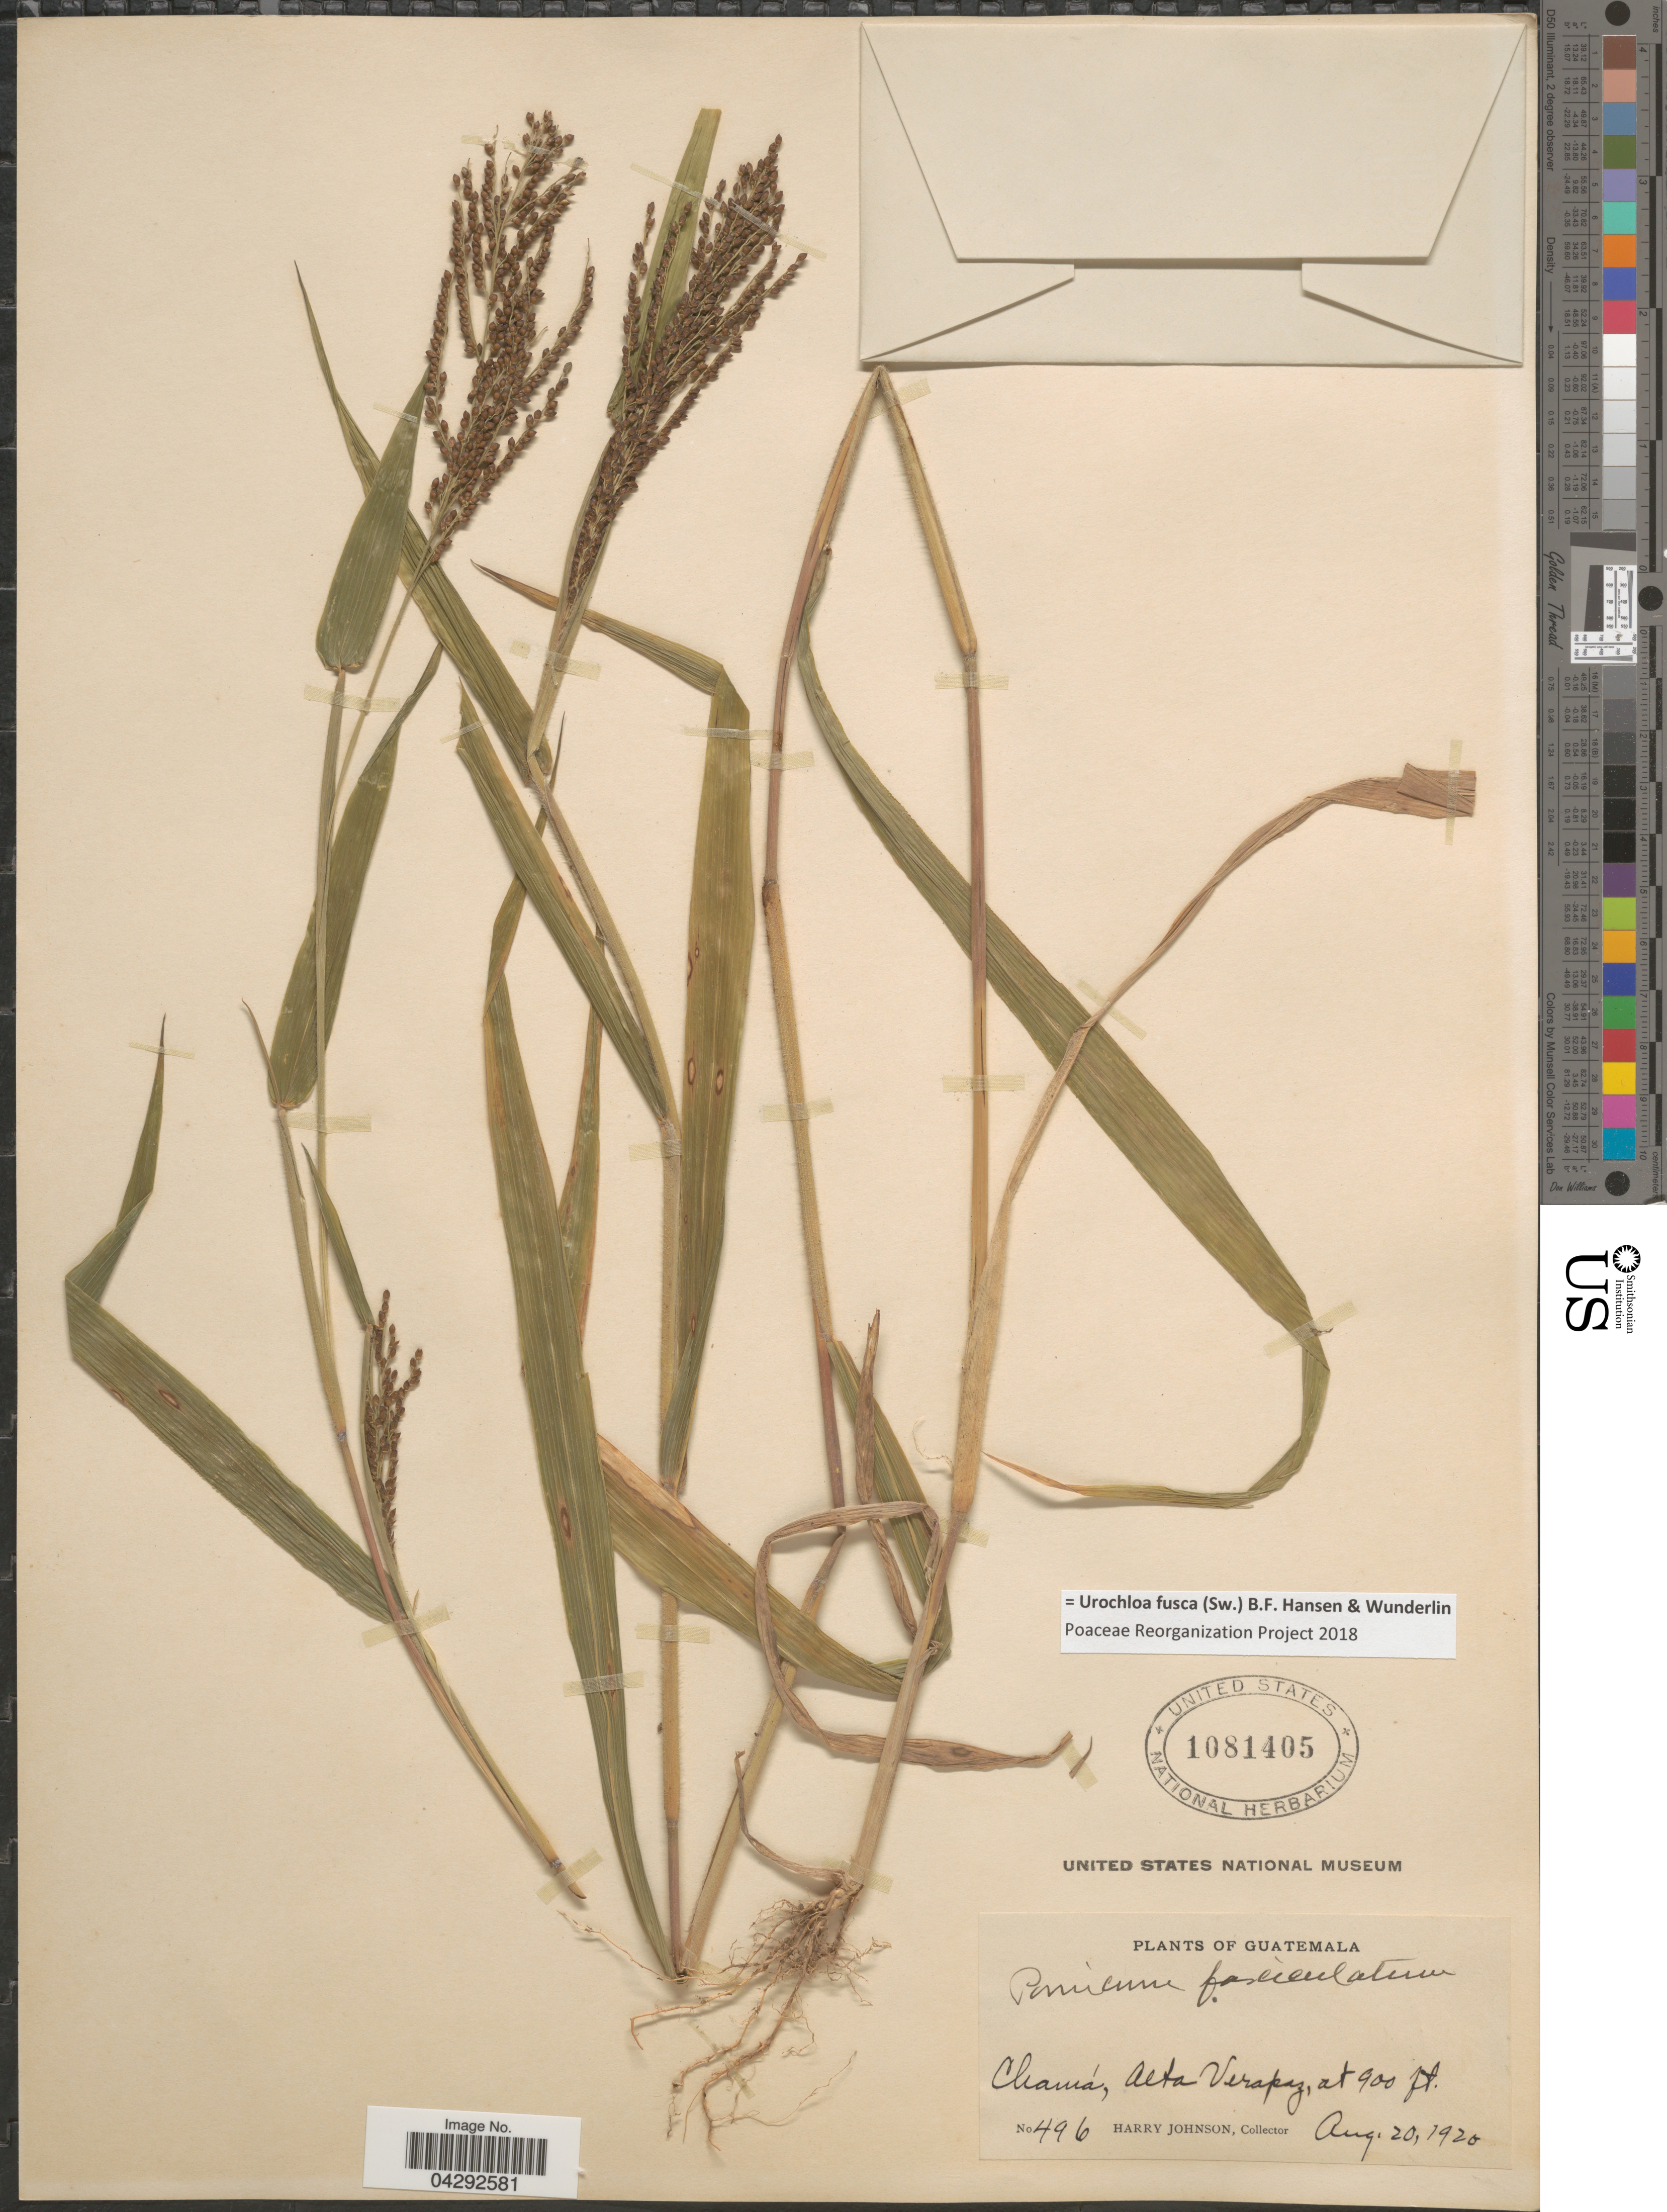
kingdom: Plantae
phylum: Tracheophyta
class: Liliopsida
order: Poales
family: Poaceae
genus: Urochloa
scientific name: Urochloa fusca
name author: (Sw.) B.F. Hansen & Wunderlin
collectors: H. Johnson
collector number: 496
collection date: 1920-08-20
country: Guatemala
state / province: Alta Verapaz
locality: Chamá.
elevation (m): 274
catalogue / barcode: US 1081405